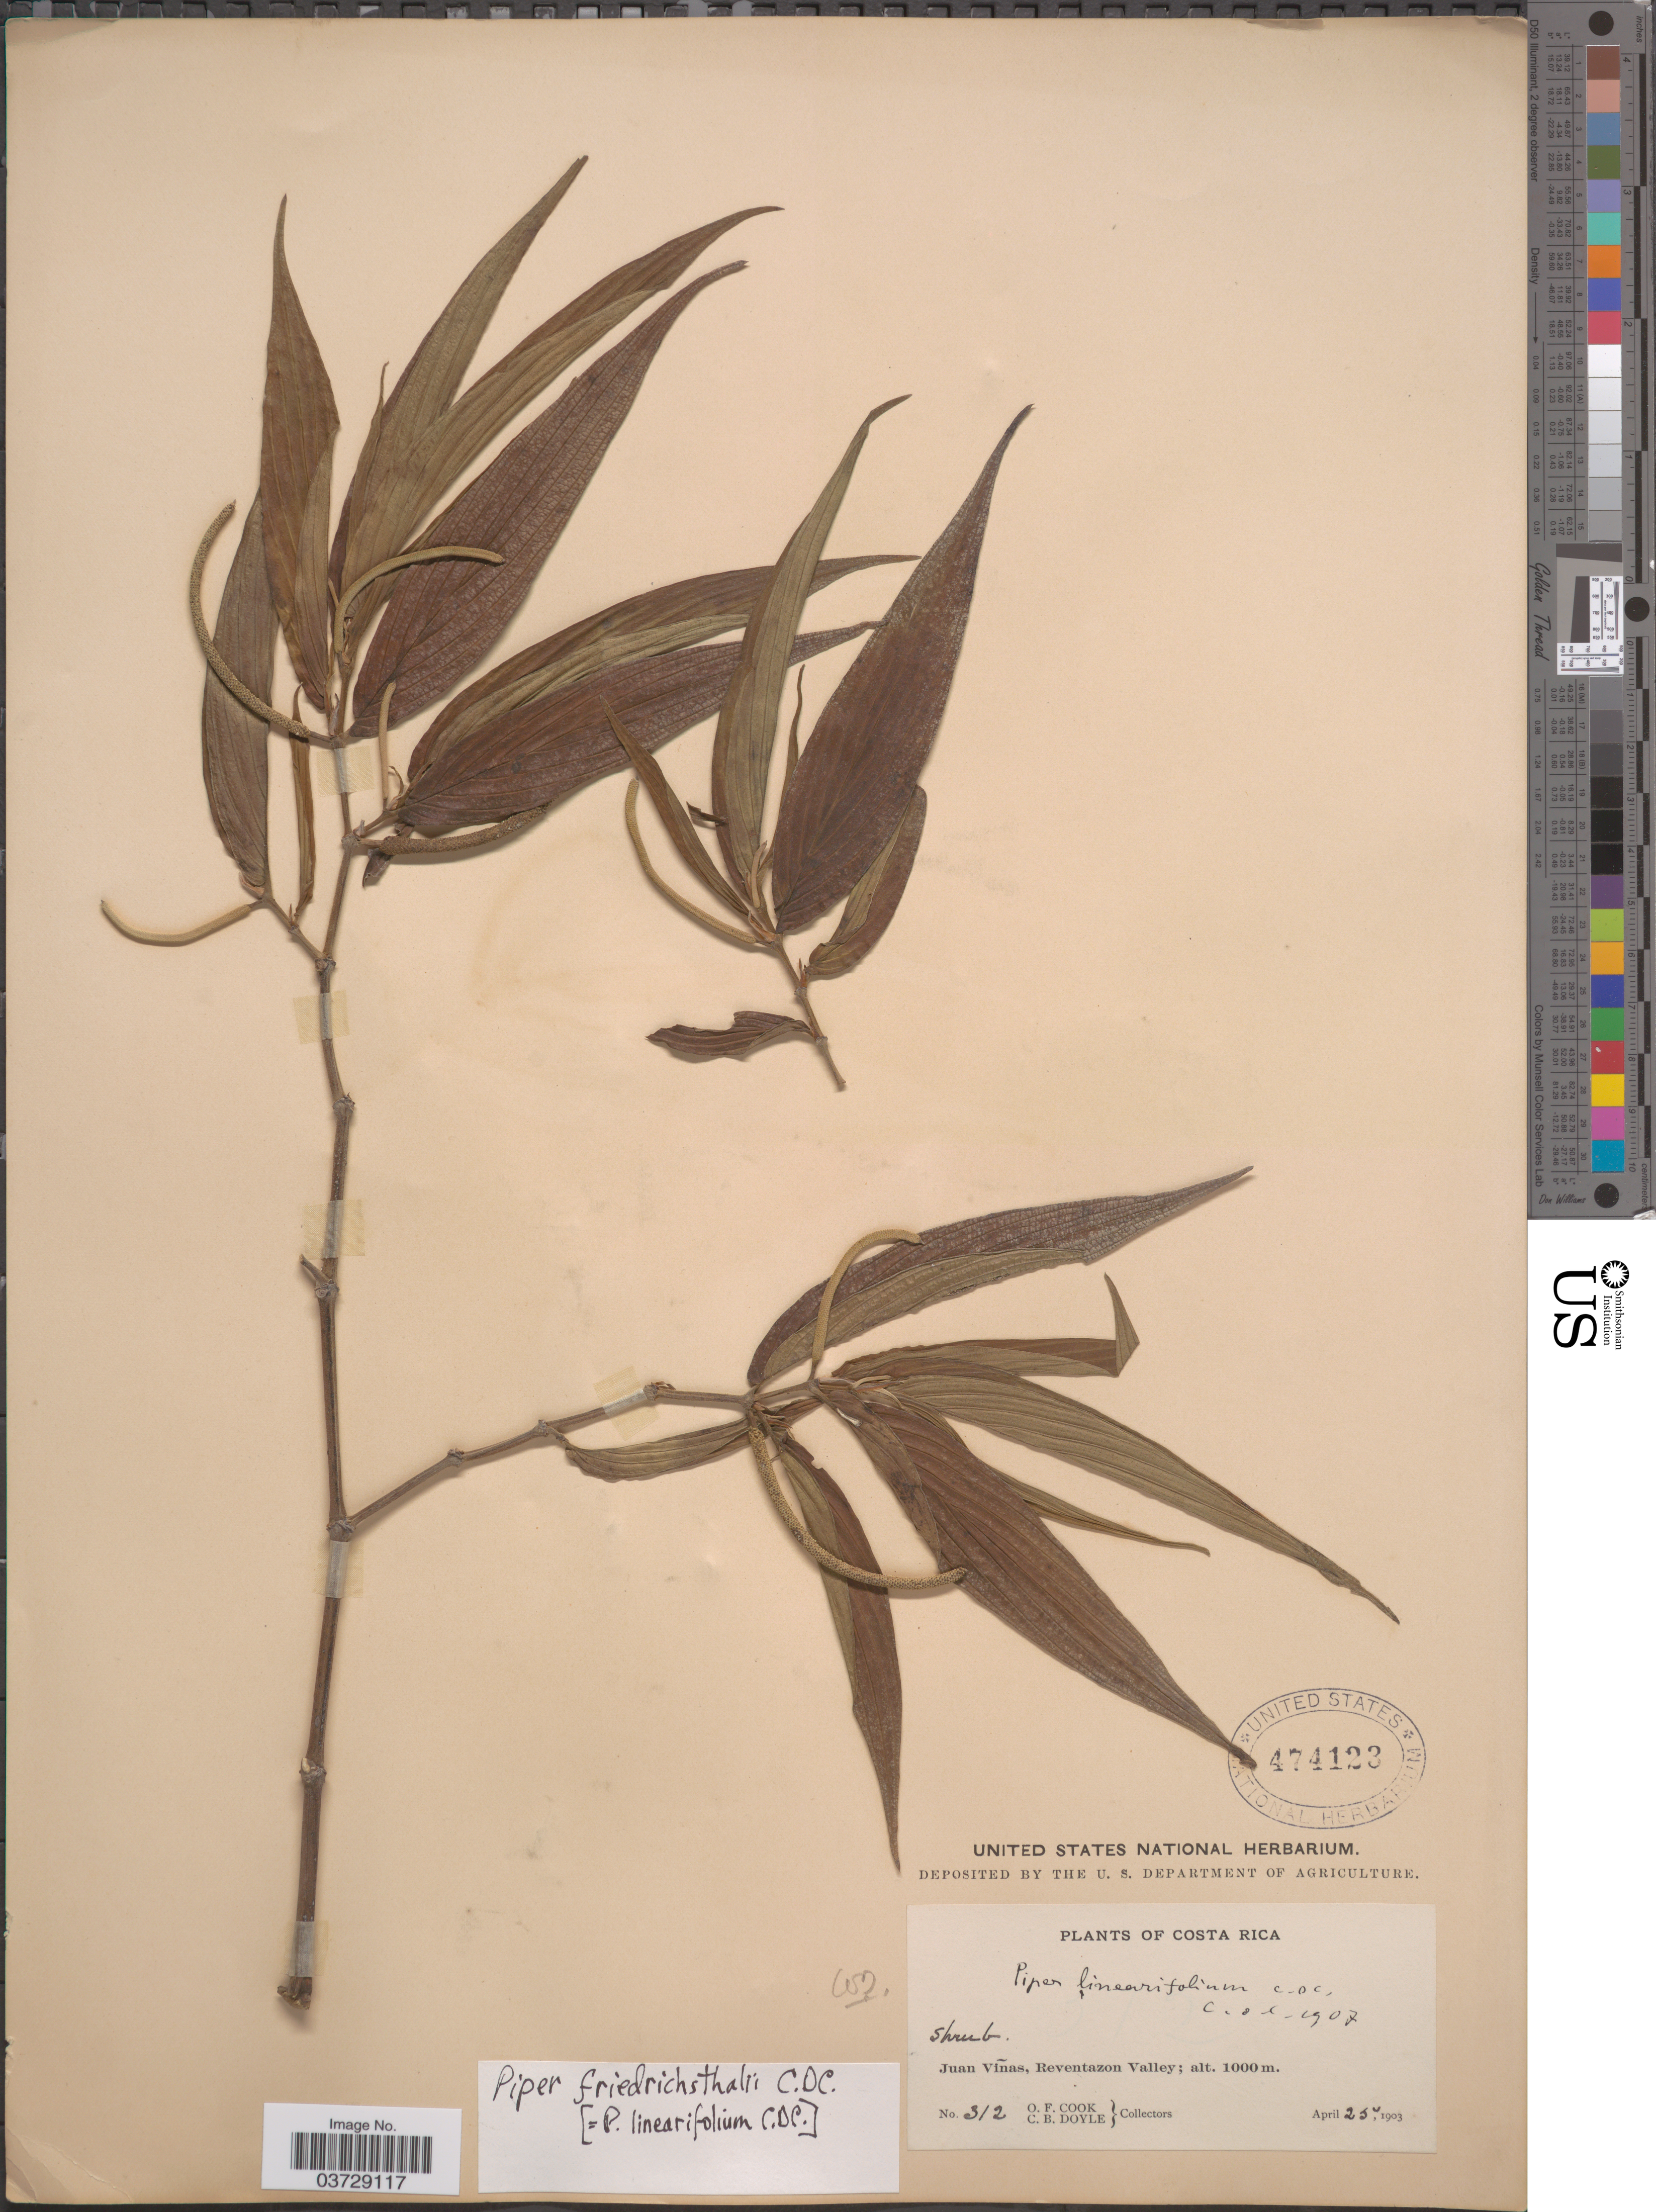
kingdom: Plantae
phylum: Tracheophyta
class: Magnoliopsida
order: Piperales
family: Piperaceae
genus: Piper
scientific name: Piper friedrichsthalii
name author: C. DC.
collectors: O. F. Cook & C. Doyle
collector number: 312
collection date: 1903-04-25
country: Costa Rica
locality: Juan Viñas, Reventazon Valley.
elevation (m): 1000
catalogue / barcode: US 474123